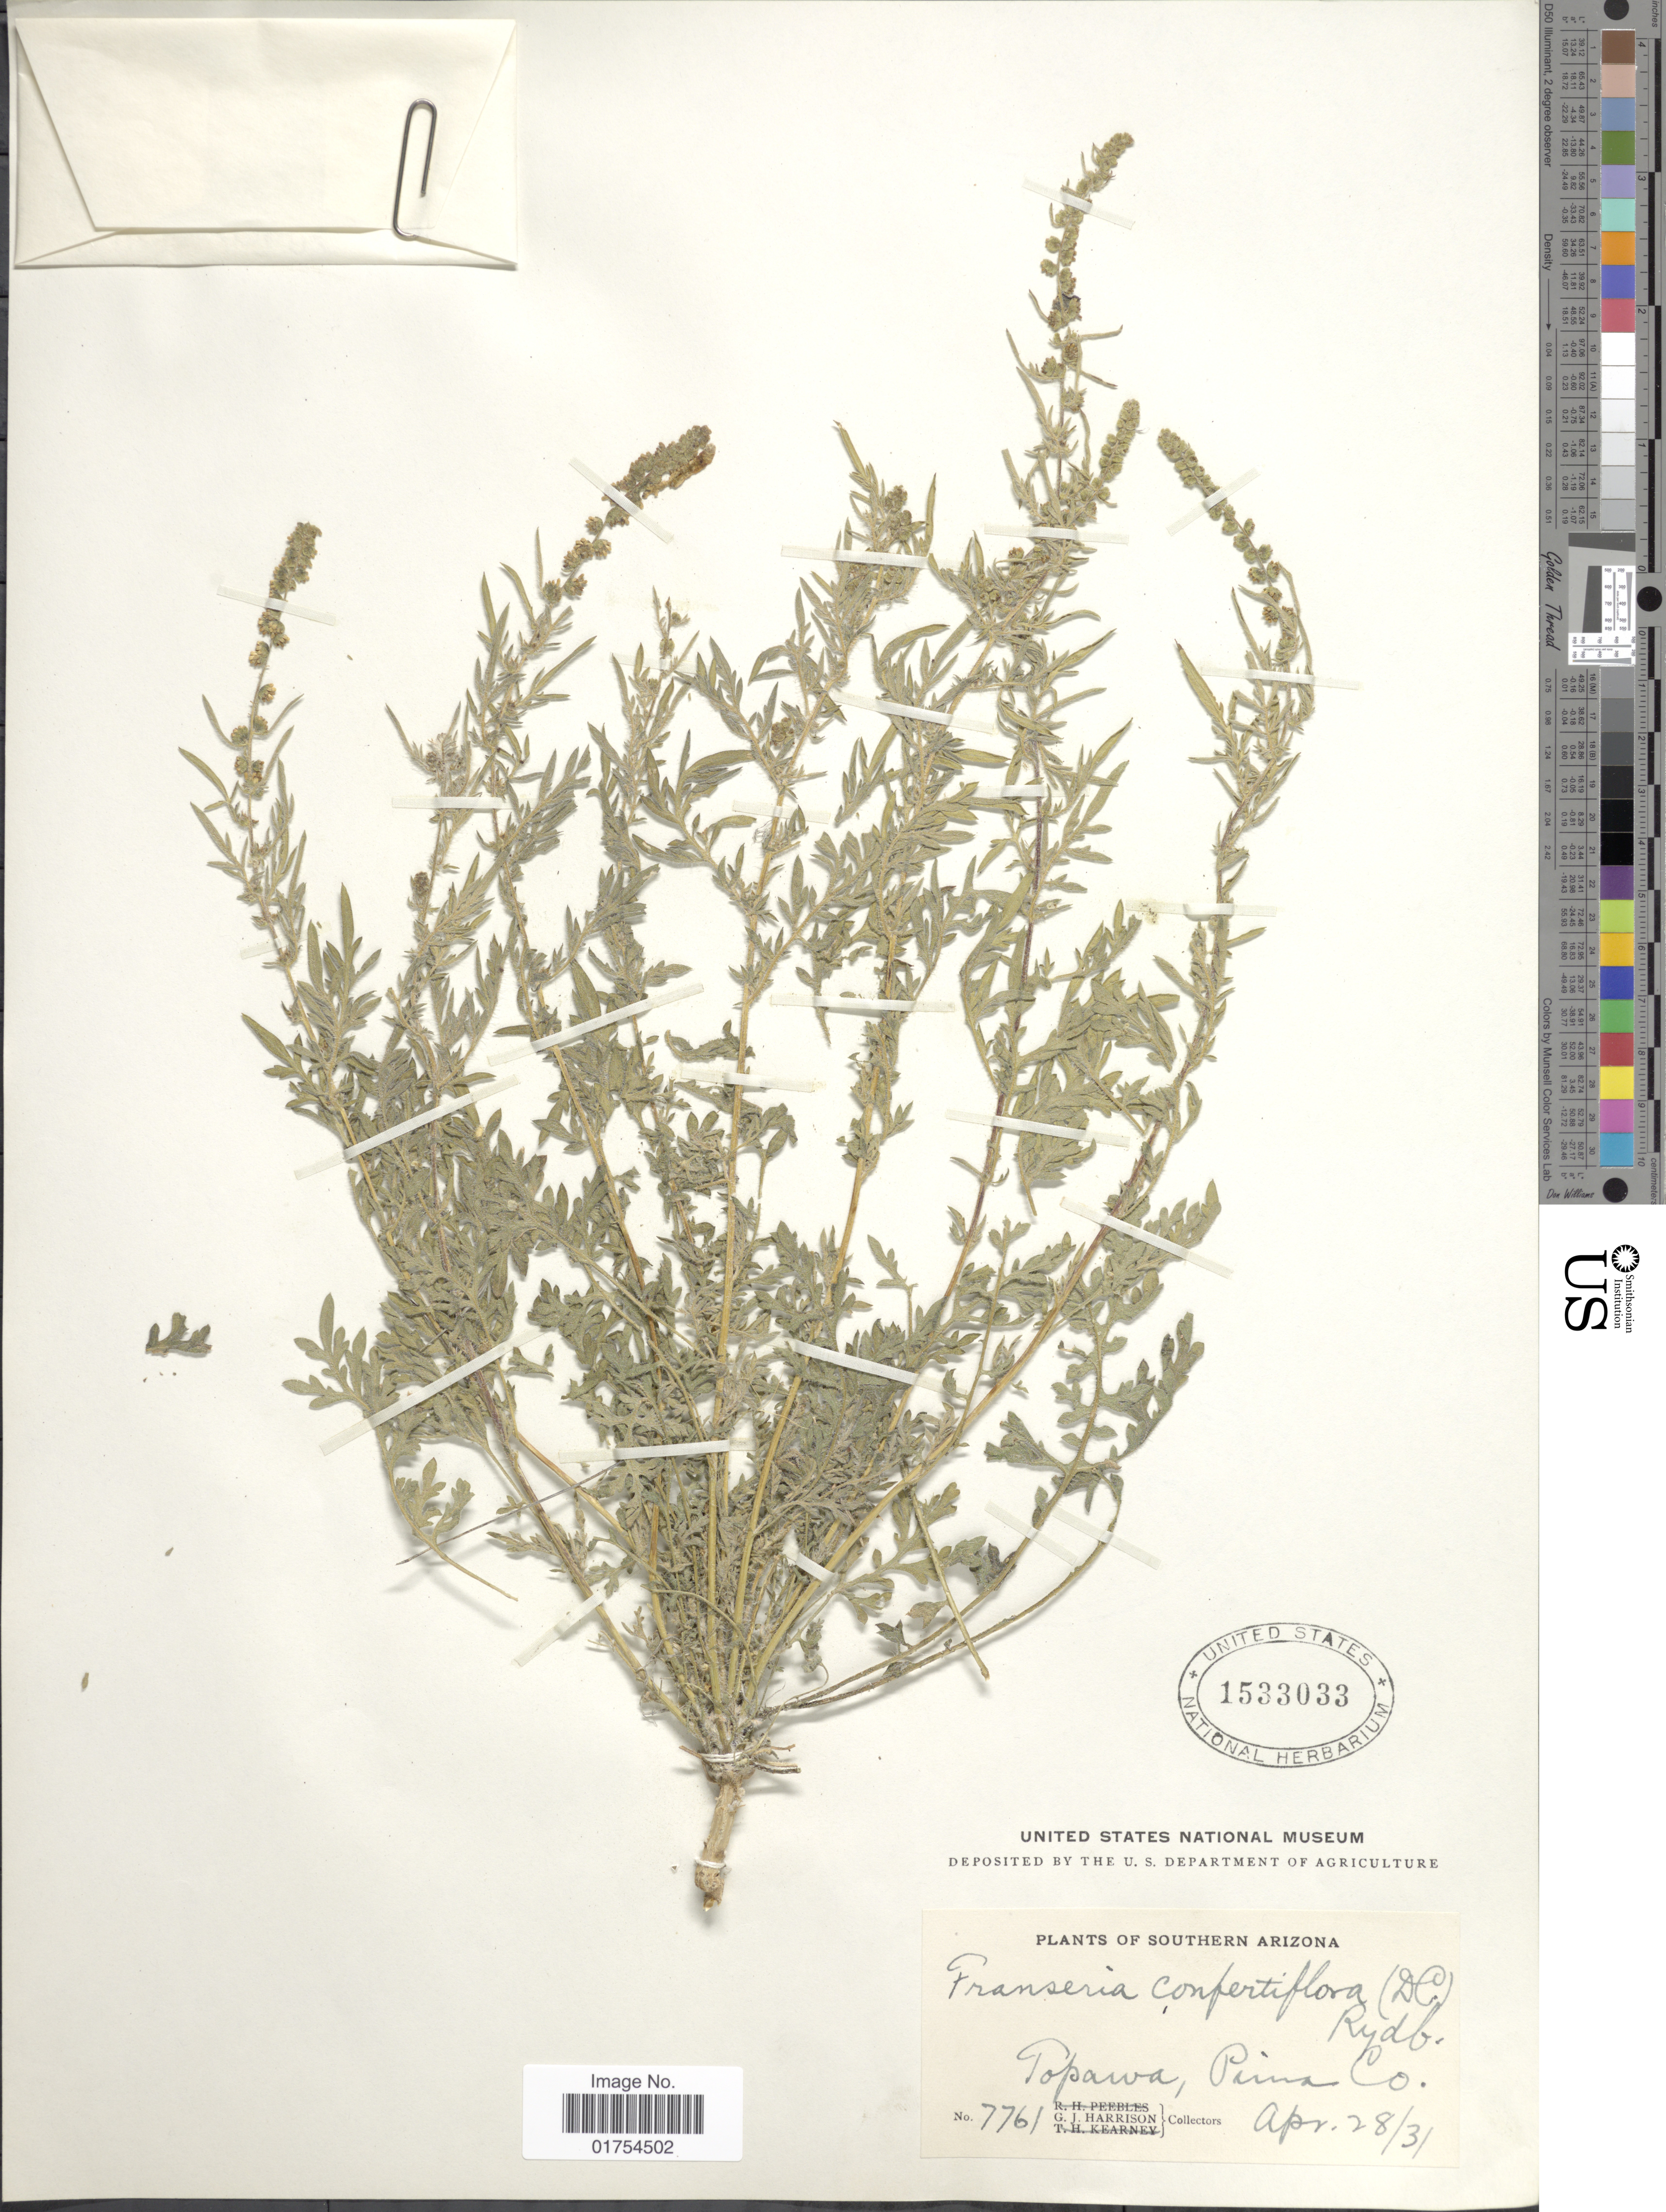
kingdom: Plantae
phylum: Tracheophyta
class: Magnoliopsida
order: Asterales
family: Asteraceae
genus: Franseria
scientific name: Franseria confertiflora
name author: (DC.) Rydb.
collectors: G. J. Harrison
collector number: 7761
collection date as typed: Transcribed d/m/y: 28/4/31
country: United States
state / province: Arizona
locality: Southern Arizona, Topawa, Pima Co.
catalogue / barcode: US 1533033